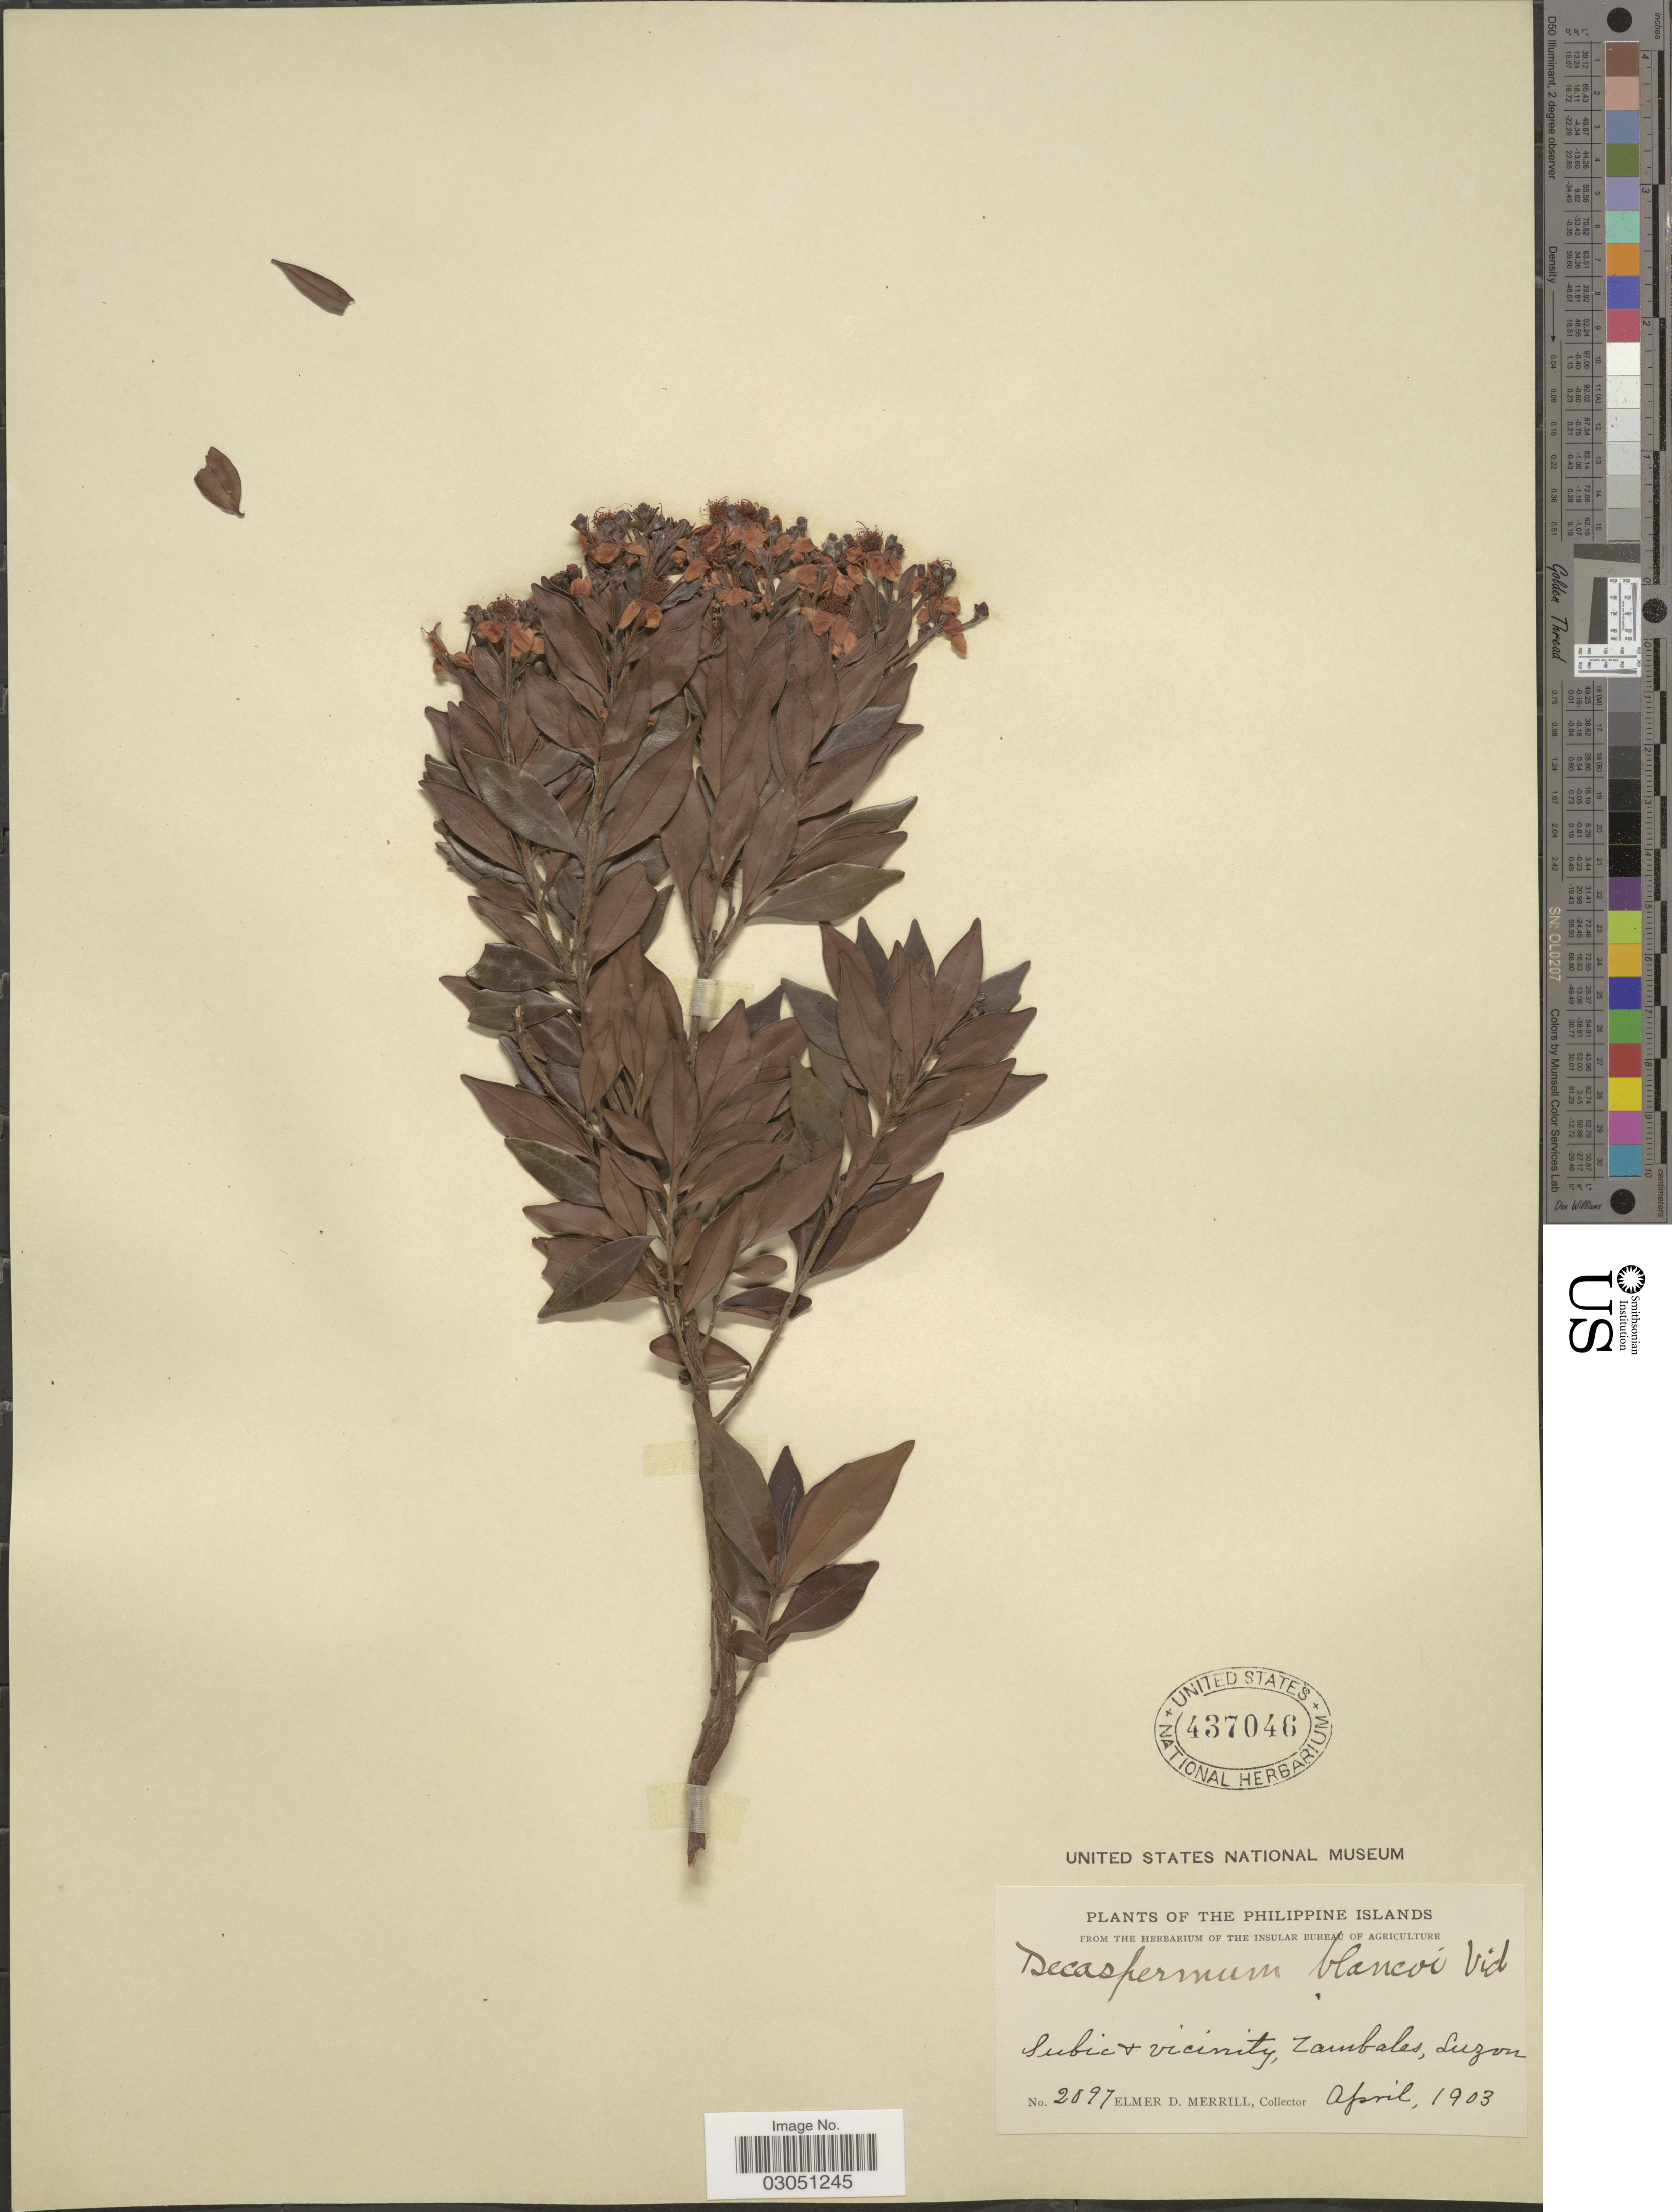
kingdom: Plantae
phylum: Tracheophyta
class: Magnoliopsida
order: Myrtales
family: Myrtaceae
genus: Decaspermum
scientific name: Decaspermum blancoi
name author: Vidal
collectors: E. D. Merrill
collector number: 2097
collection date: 1903-04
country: Philippines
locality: The Philippine Islands, Subic & vicinity, Zambales, Luzon.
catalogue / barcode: US 437046